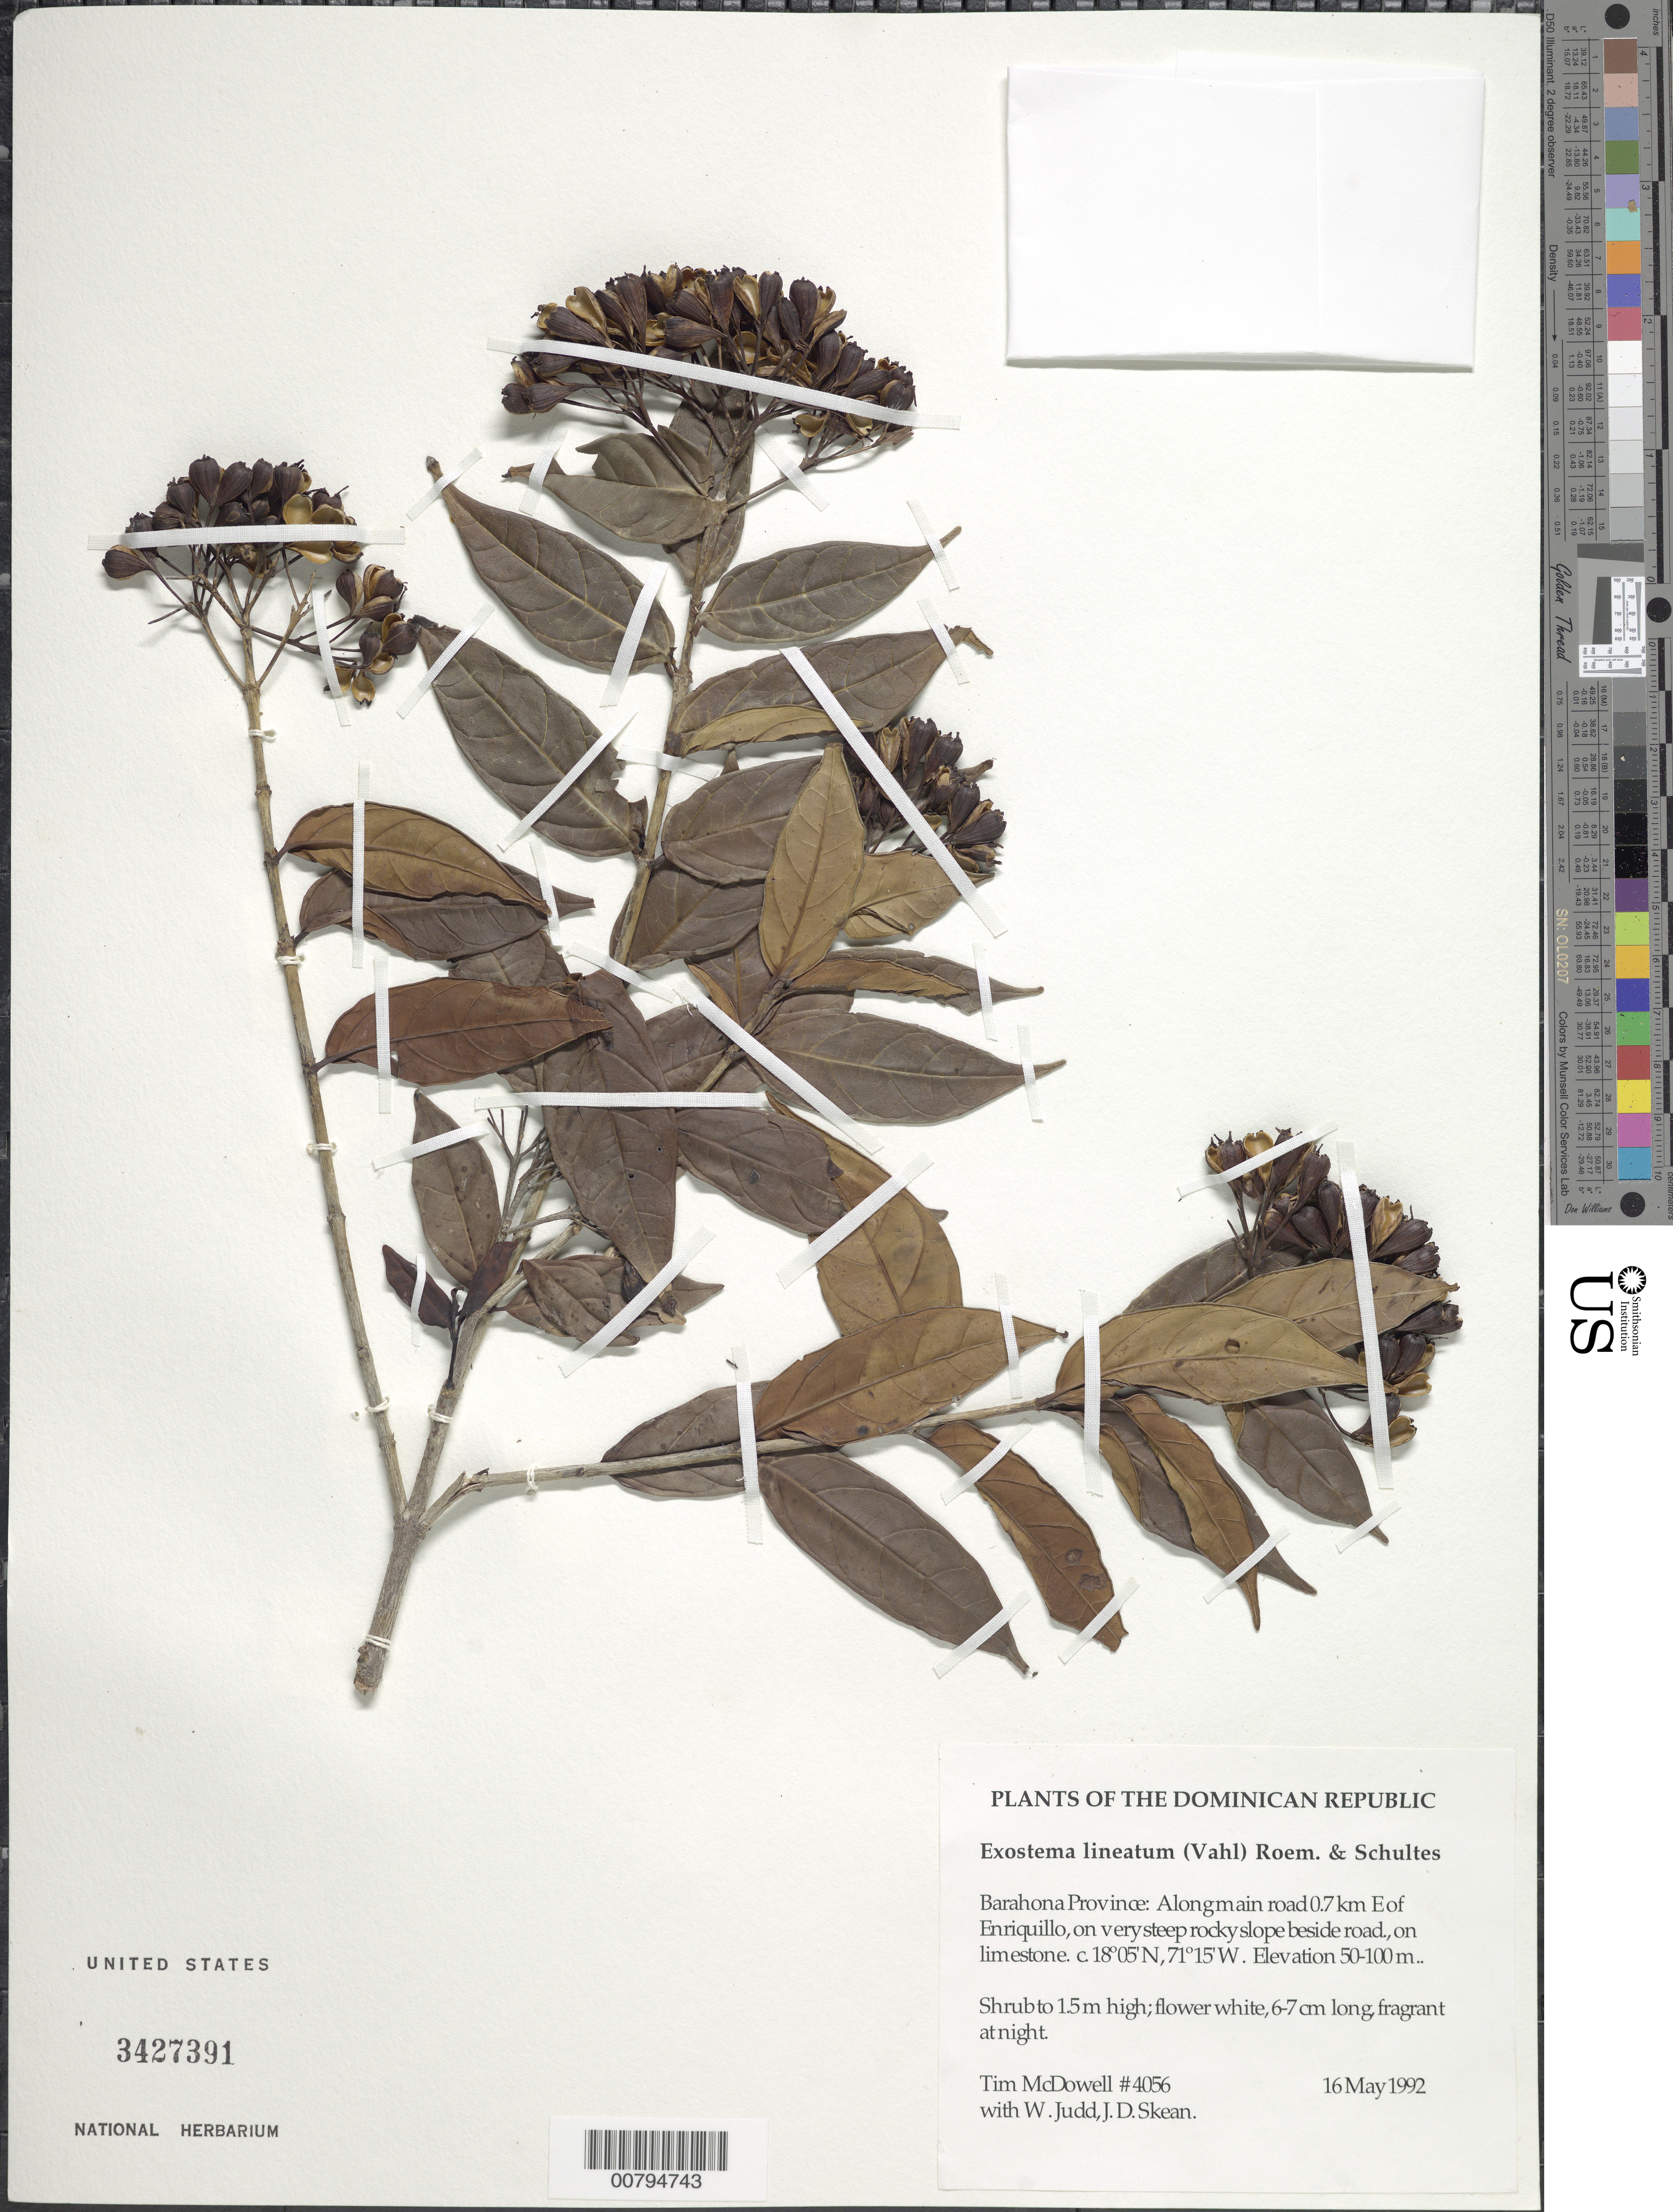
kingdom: Plantae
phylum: Tracheophyta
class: Magnoliopsida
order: Gentianales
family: Rubiaceae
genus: Exostema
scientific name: Exostema lineatum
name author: (Vahl) Roem. & Schult.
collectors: T. McDowell, W. Judd & J. Skean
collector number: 4056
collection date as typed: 16 May 1992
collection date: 1992-05-16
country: Dominican Republic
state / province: Barahona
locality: Along main road 0.7 km E of Enriquillo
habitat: On very steep rocky slope beside road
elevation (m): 50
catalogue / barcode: US 3427391